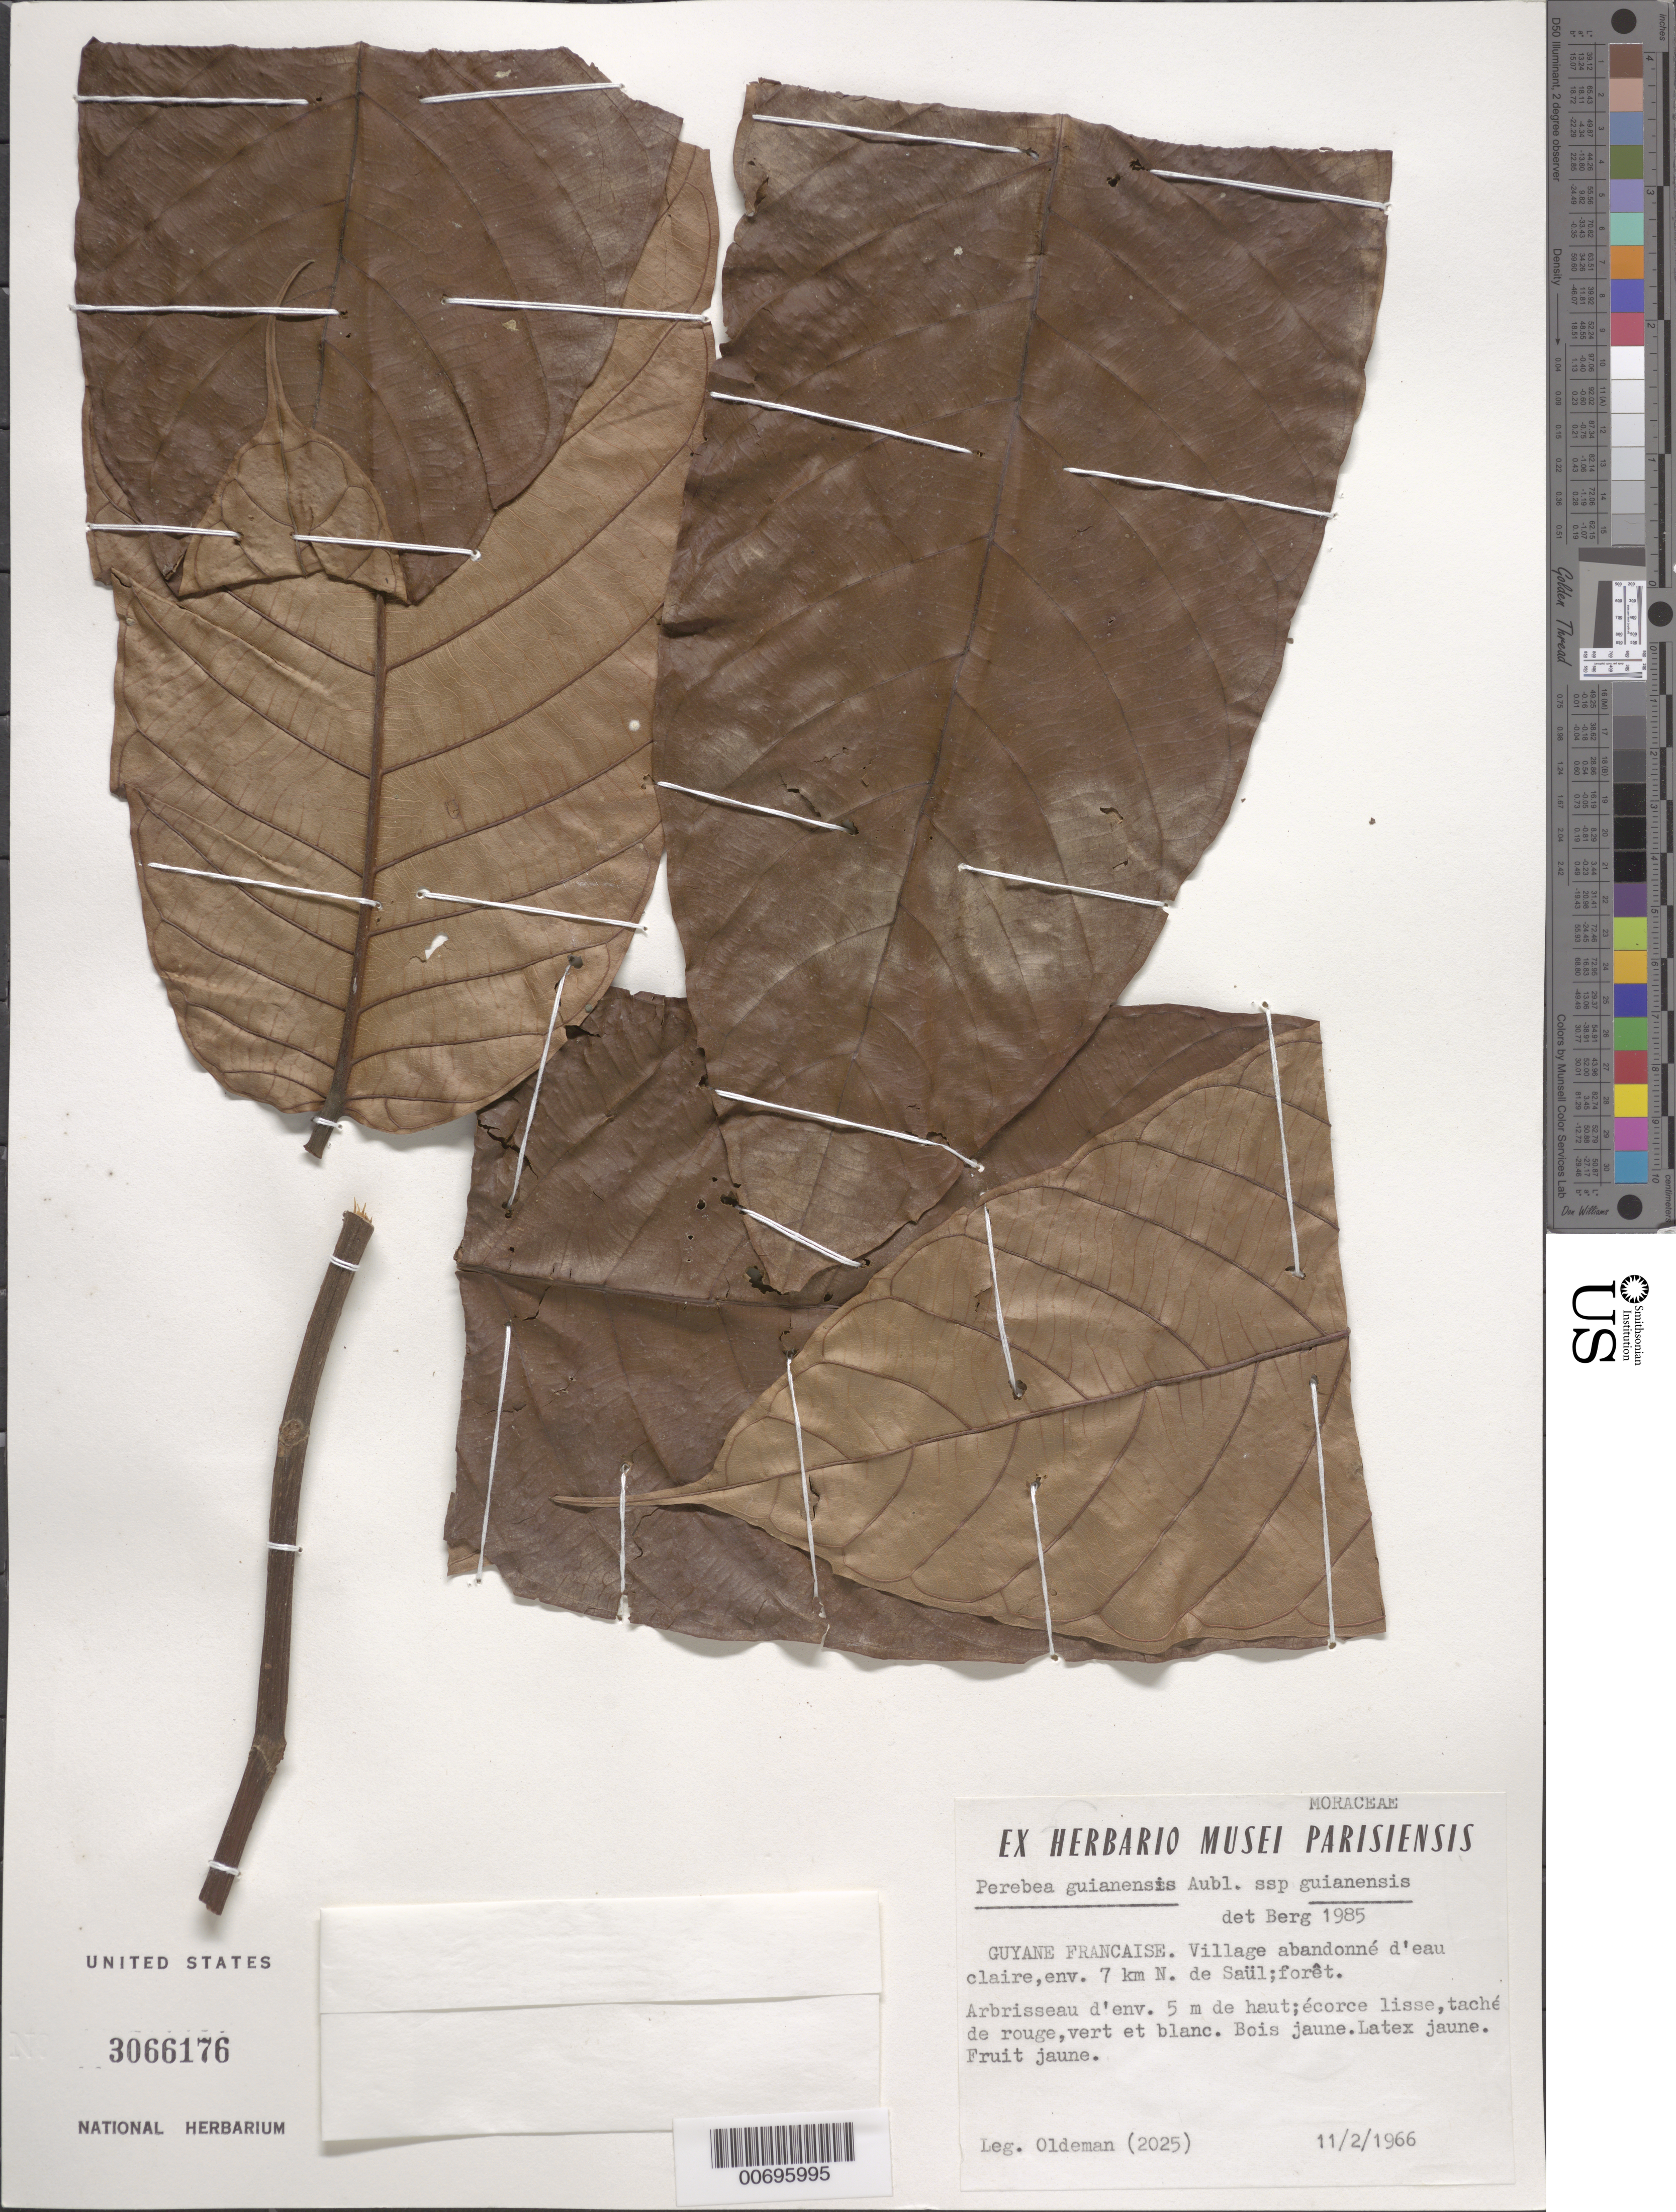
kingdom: Plantae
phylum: Tracheophyta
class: Magnoliopsida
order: Rosales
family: Moraceae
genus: Perebea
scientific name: Perebea guianensis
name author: Aubl.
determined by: Berg, C. C.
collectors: R. Oldeman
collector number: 2025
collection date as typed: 11-Feb-66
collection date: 1966-02-11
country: French Guiana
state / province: Saint-Laurent-du-Maroni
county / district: Saül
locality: Village abandonné d'Eau Claire, env. 7 km N de Saül, Lieu-Dit Eau Claire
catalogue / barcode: US 3066176